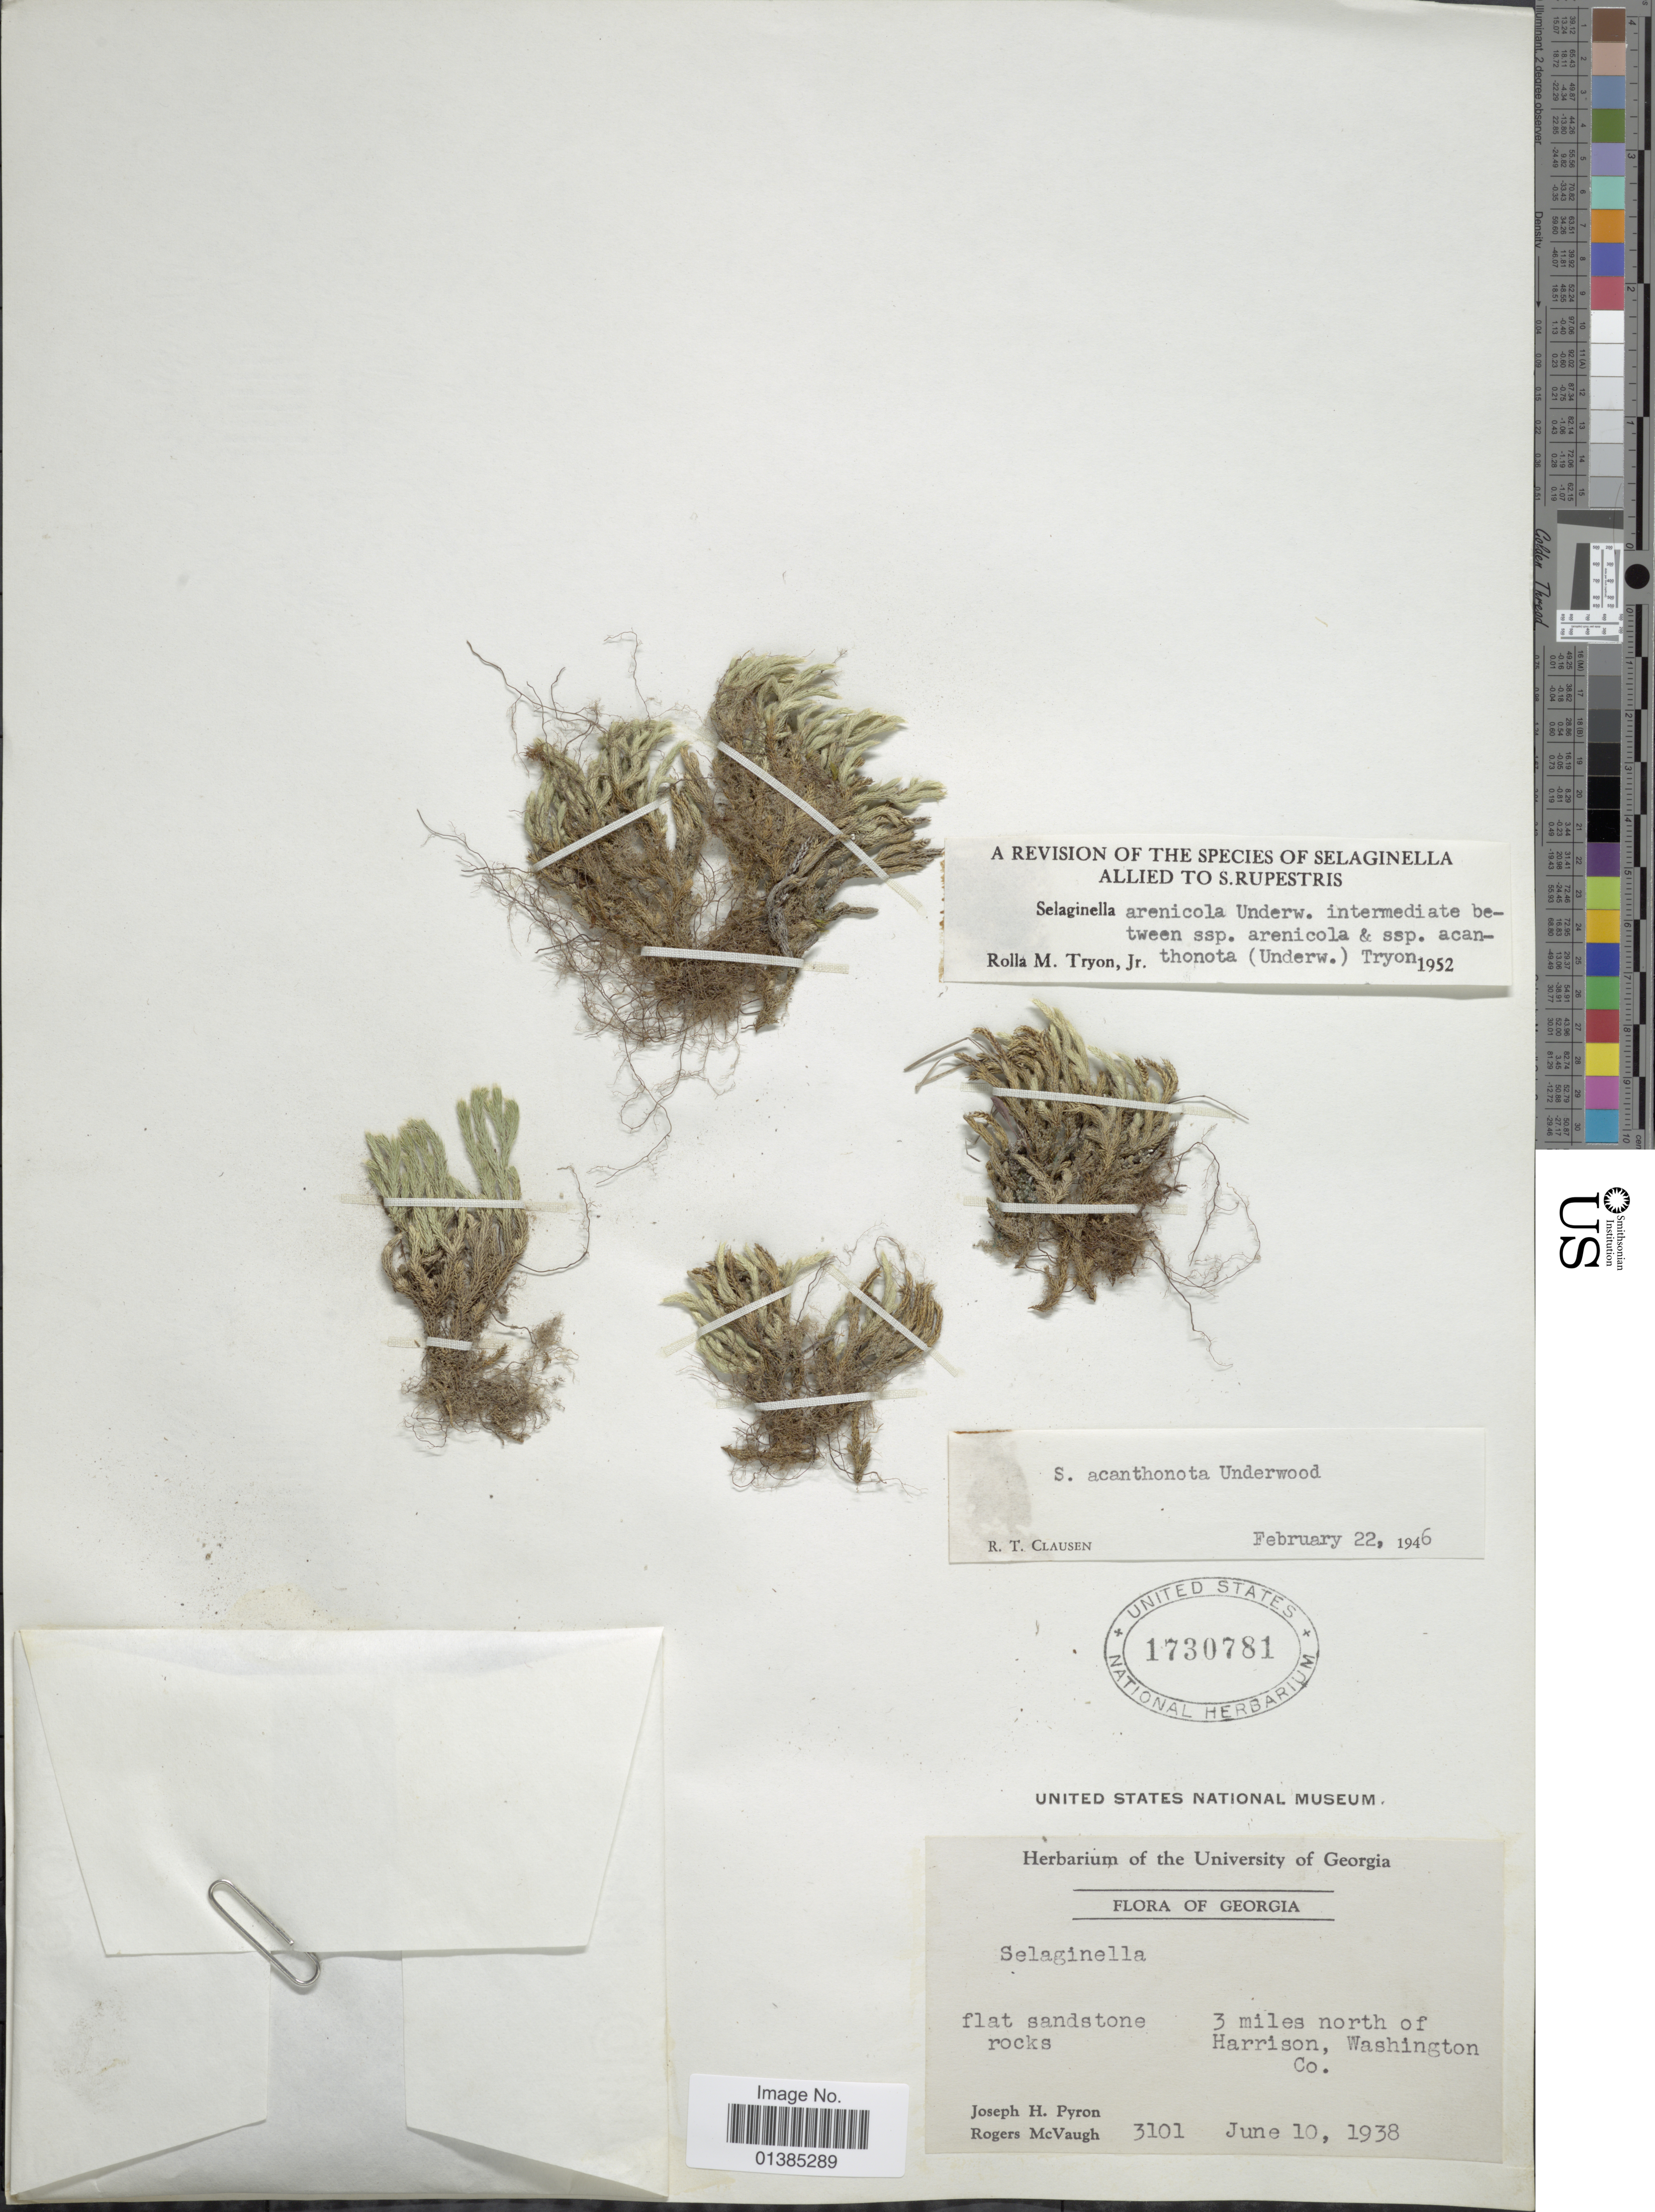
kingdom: Plantae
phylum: Tracheophyta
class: Lycopodiopsida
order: Selaginellales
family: Selaginellaceae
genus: Selaginella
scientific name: Selaginella arenicola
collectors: J. H. Pyron & R. McVaugh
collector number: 3101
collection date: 1938-06-10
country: United States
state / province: Georgia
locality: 3 miles north of Harrison, Washington Co.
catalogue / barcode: US 1730781